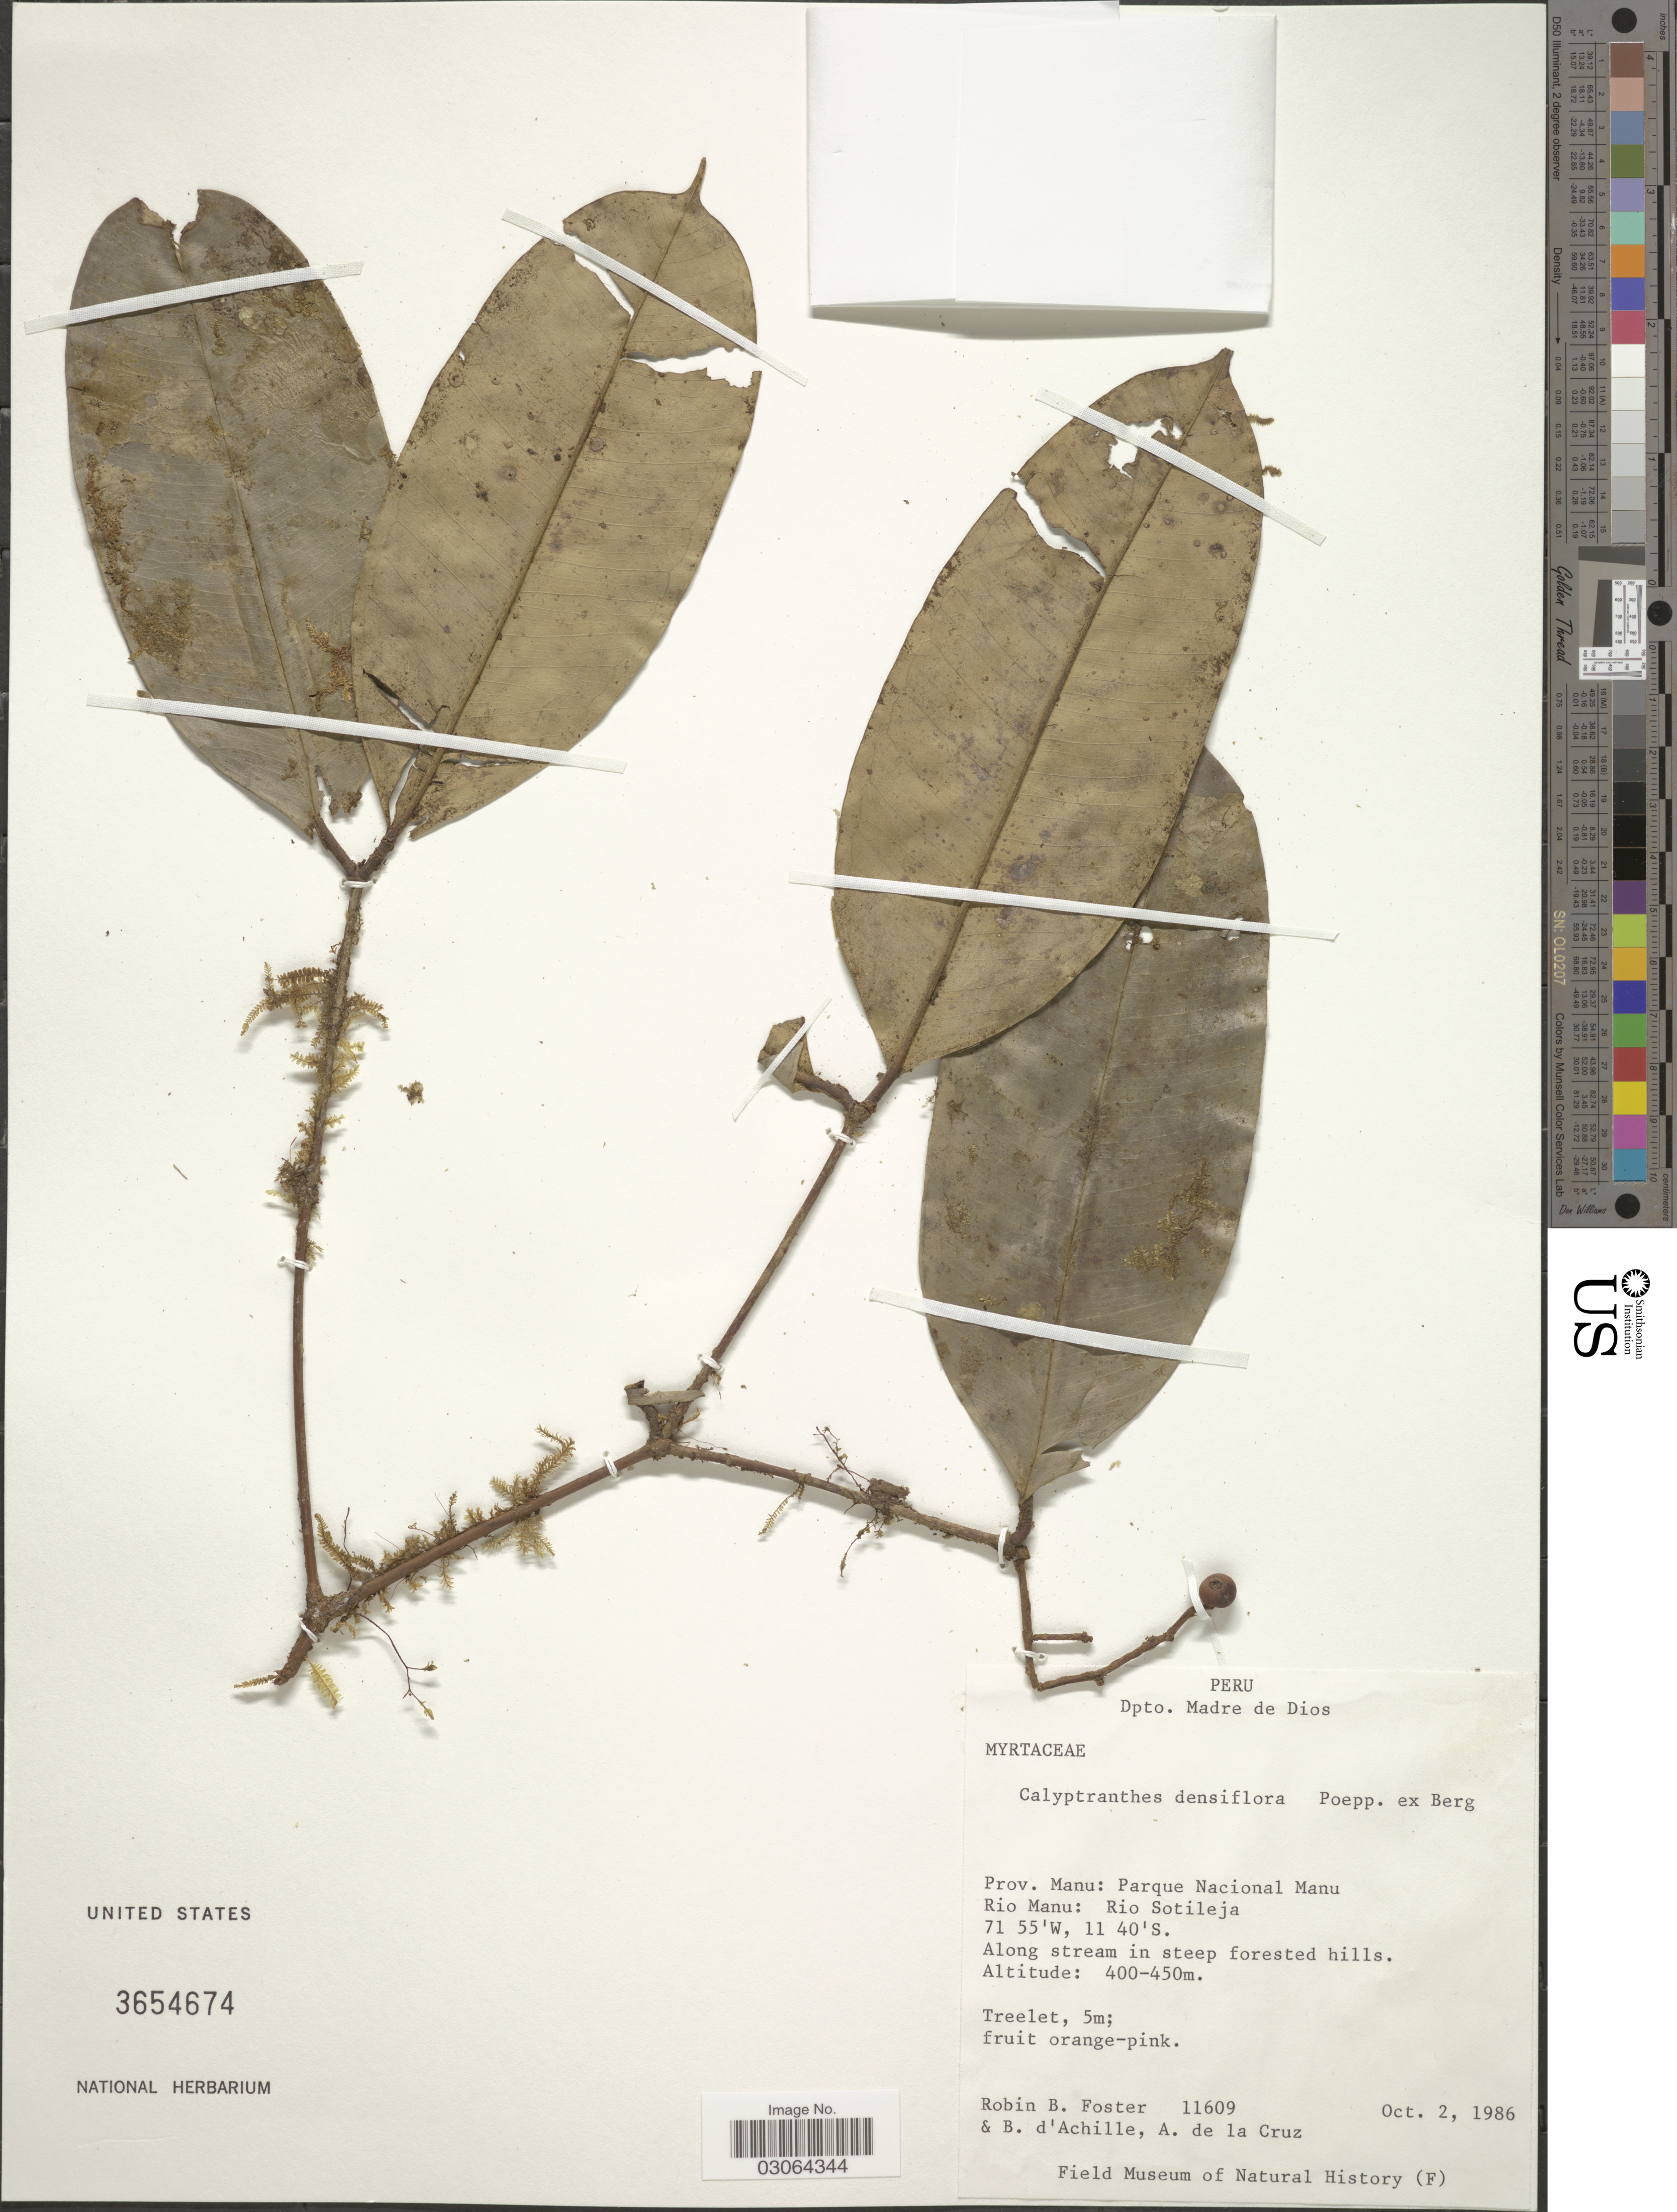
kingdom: Plantae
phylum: Tracheophyta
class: Magnoliopsida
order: Myrtales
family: Myrtaceae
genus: Myrcia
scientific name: Myrcia brevispicata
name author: (McVaugh) K. Campbell & E. Lucas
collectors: R. B. Foster, B. d'Achille & A. De la Cruz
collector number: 11609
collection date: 1986-10-02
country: Peru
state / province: Madre de Dios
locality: Dpto. Madre de Dios, Prov. Manu: Parque Nacional Manu, Rio Manu: Rio Sotileja.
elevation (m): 400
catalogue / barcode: US 3654674